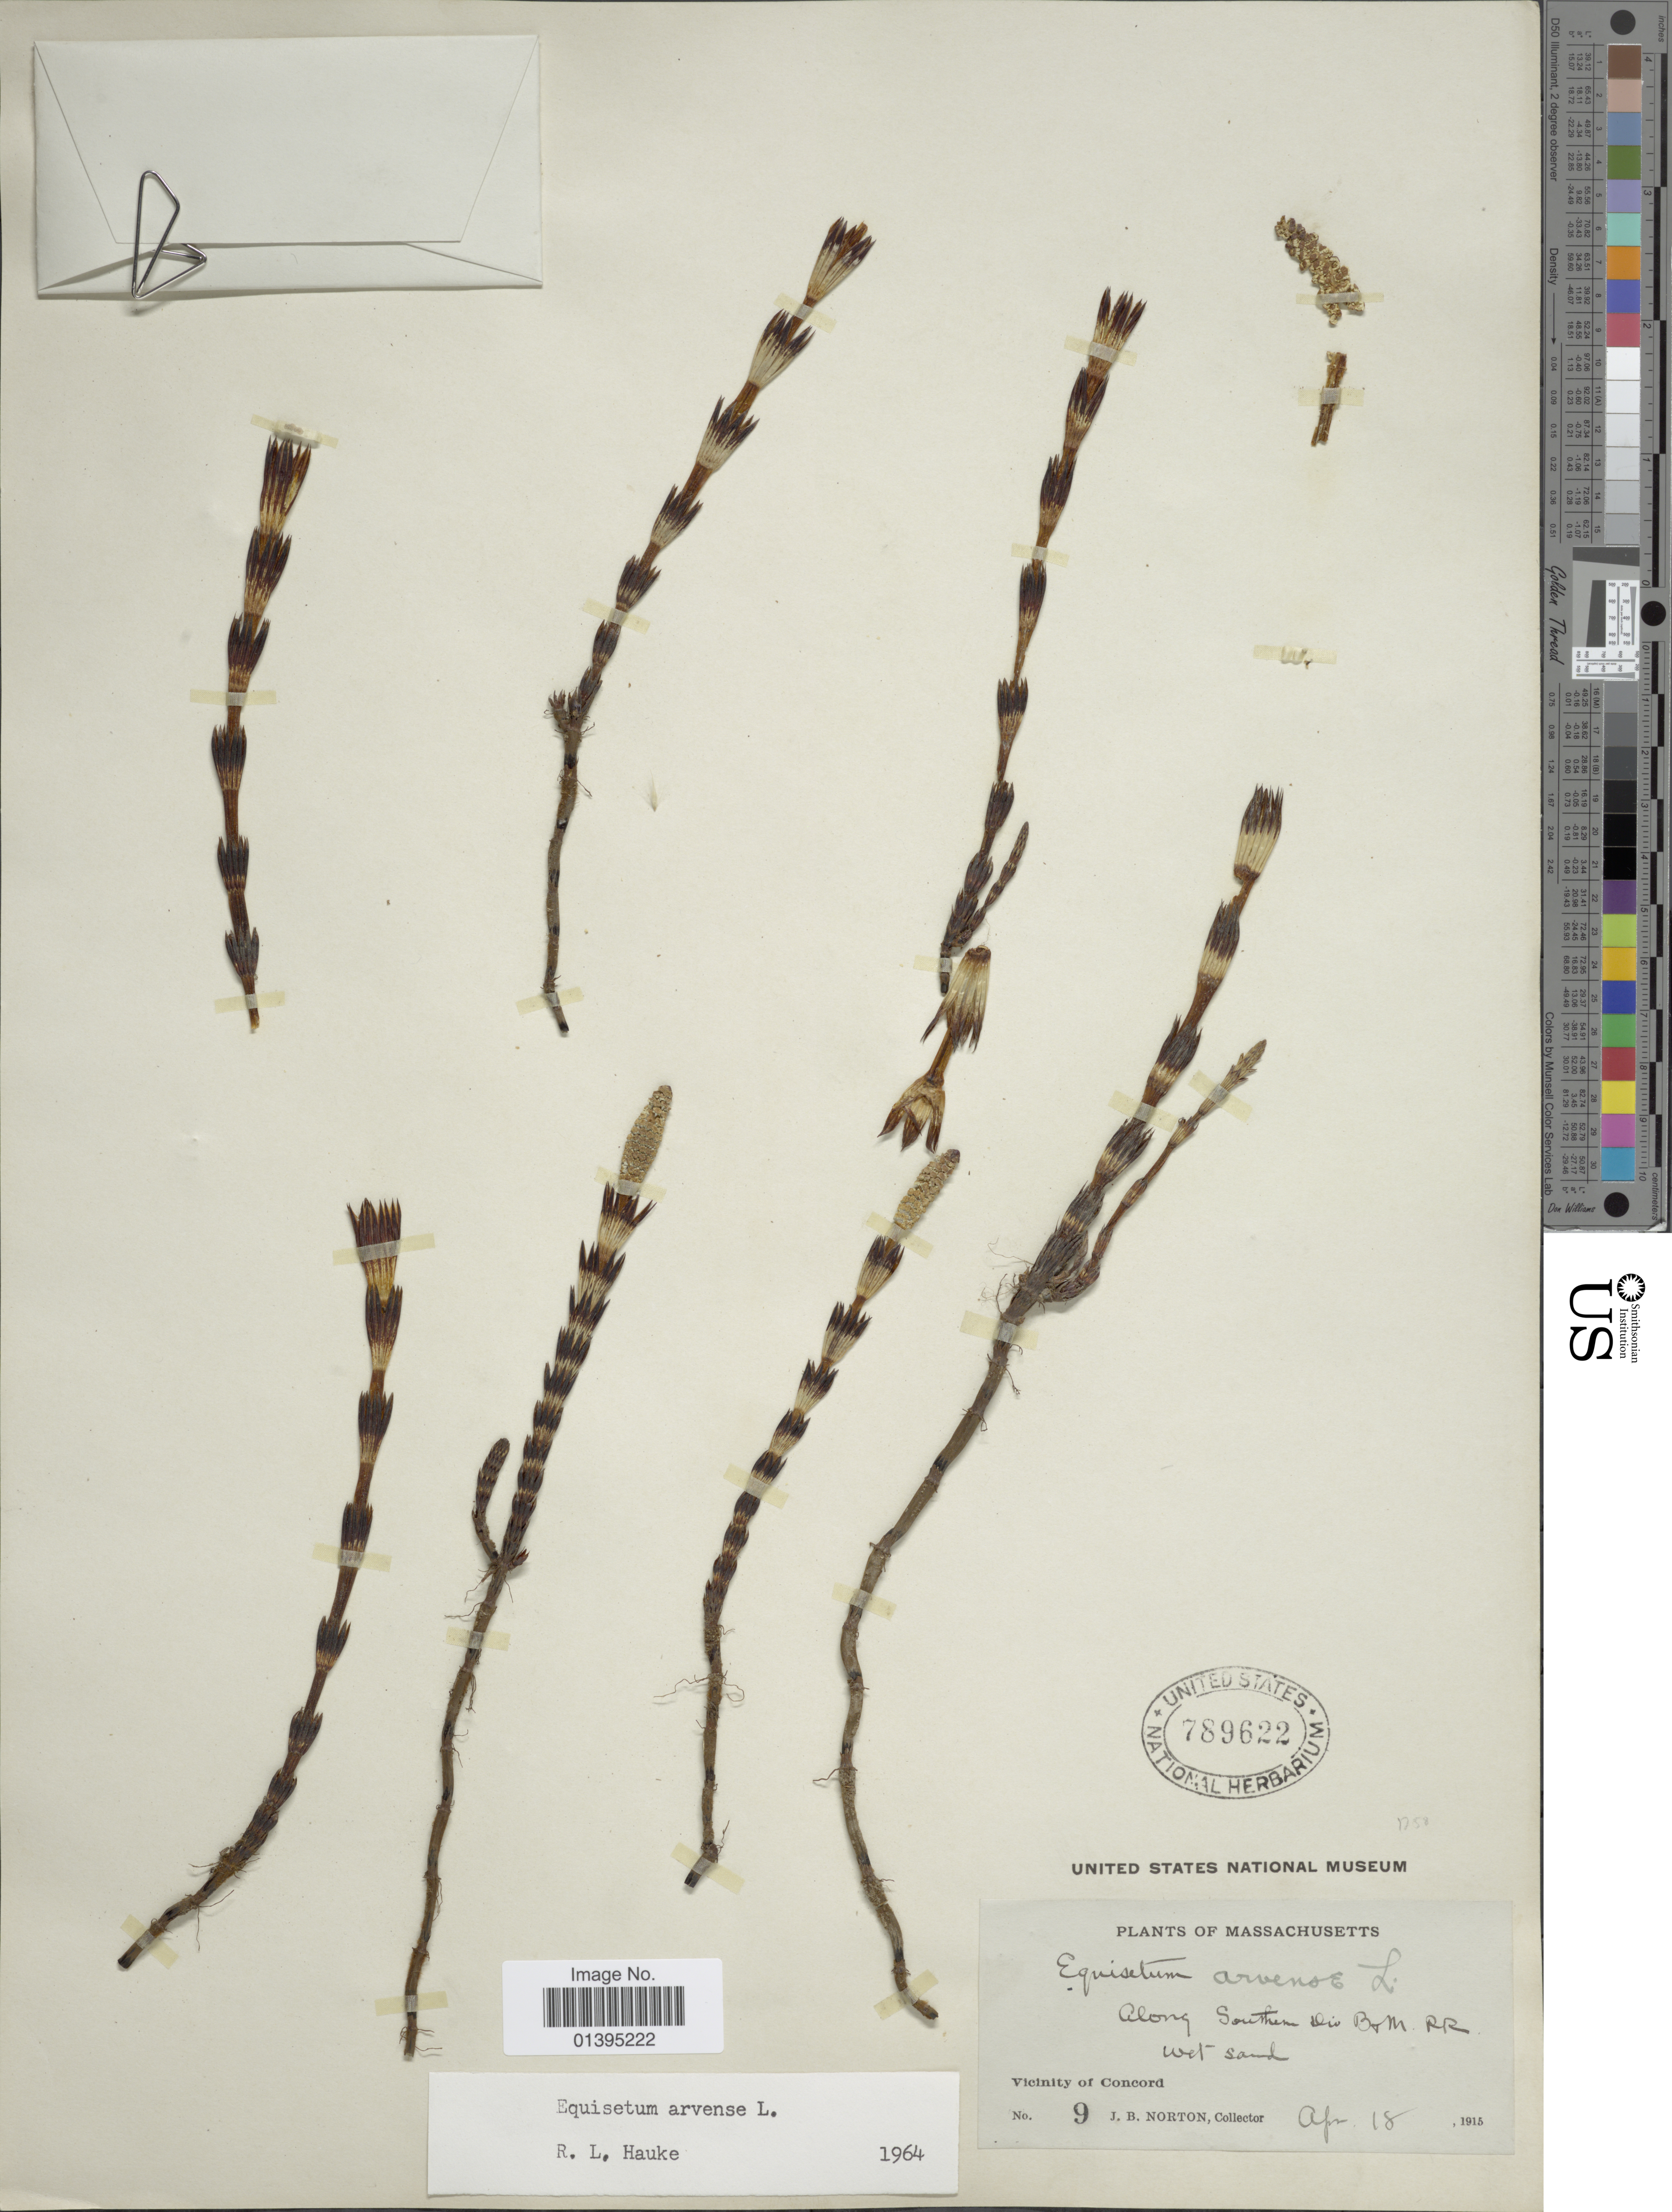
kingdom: Plantae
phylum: Tracheophyta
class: Polypodiopsida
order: Equisetales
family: Equisetaceae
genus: Equisetum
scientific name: Equisetum arvense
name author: L.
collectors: J. B. Norton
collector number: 9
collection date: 1915-04-18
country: United States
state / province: Massachusetts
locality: Vicinity of Concord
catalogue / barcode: US 789622